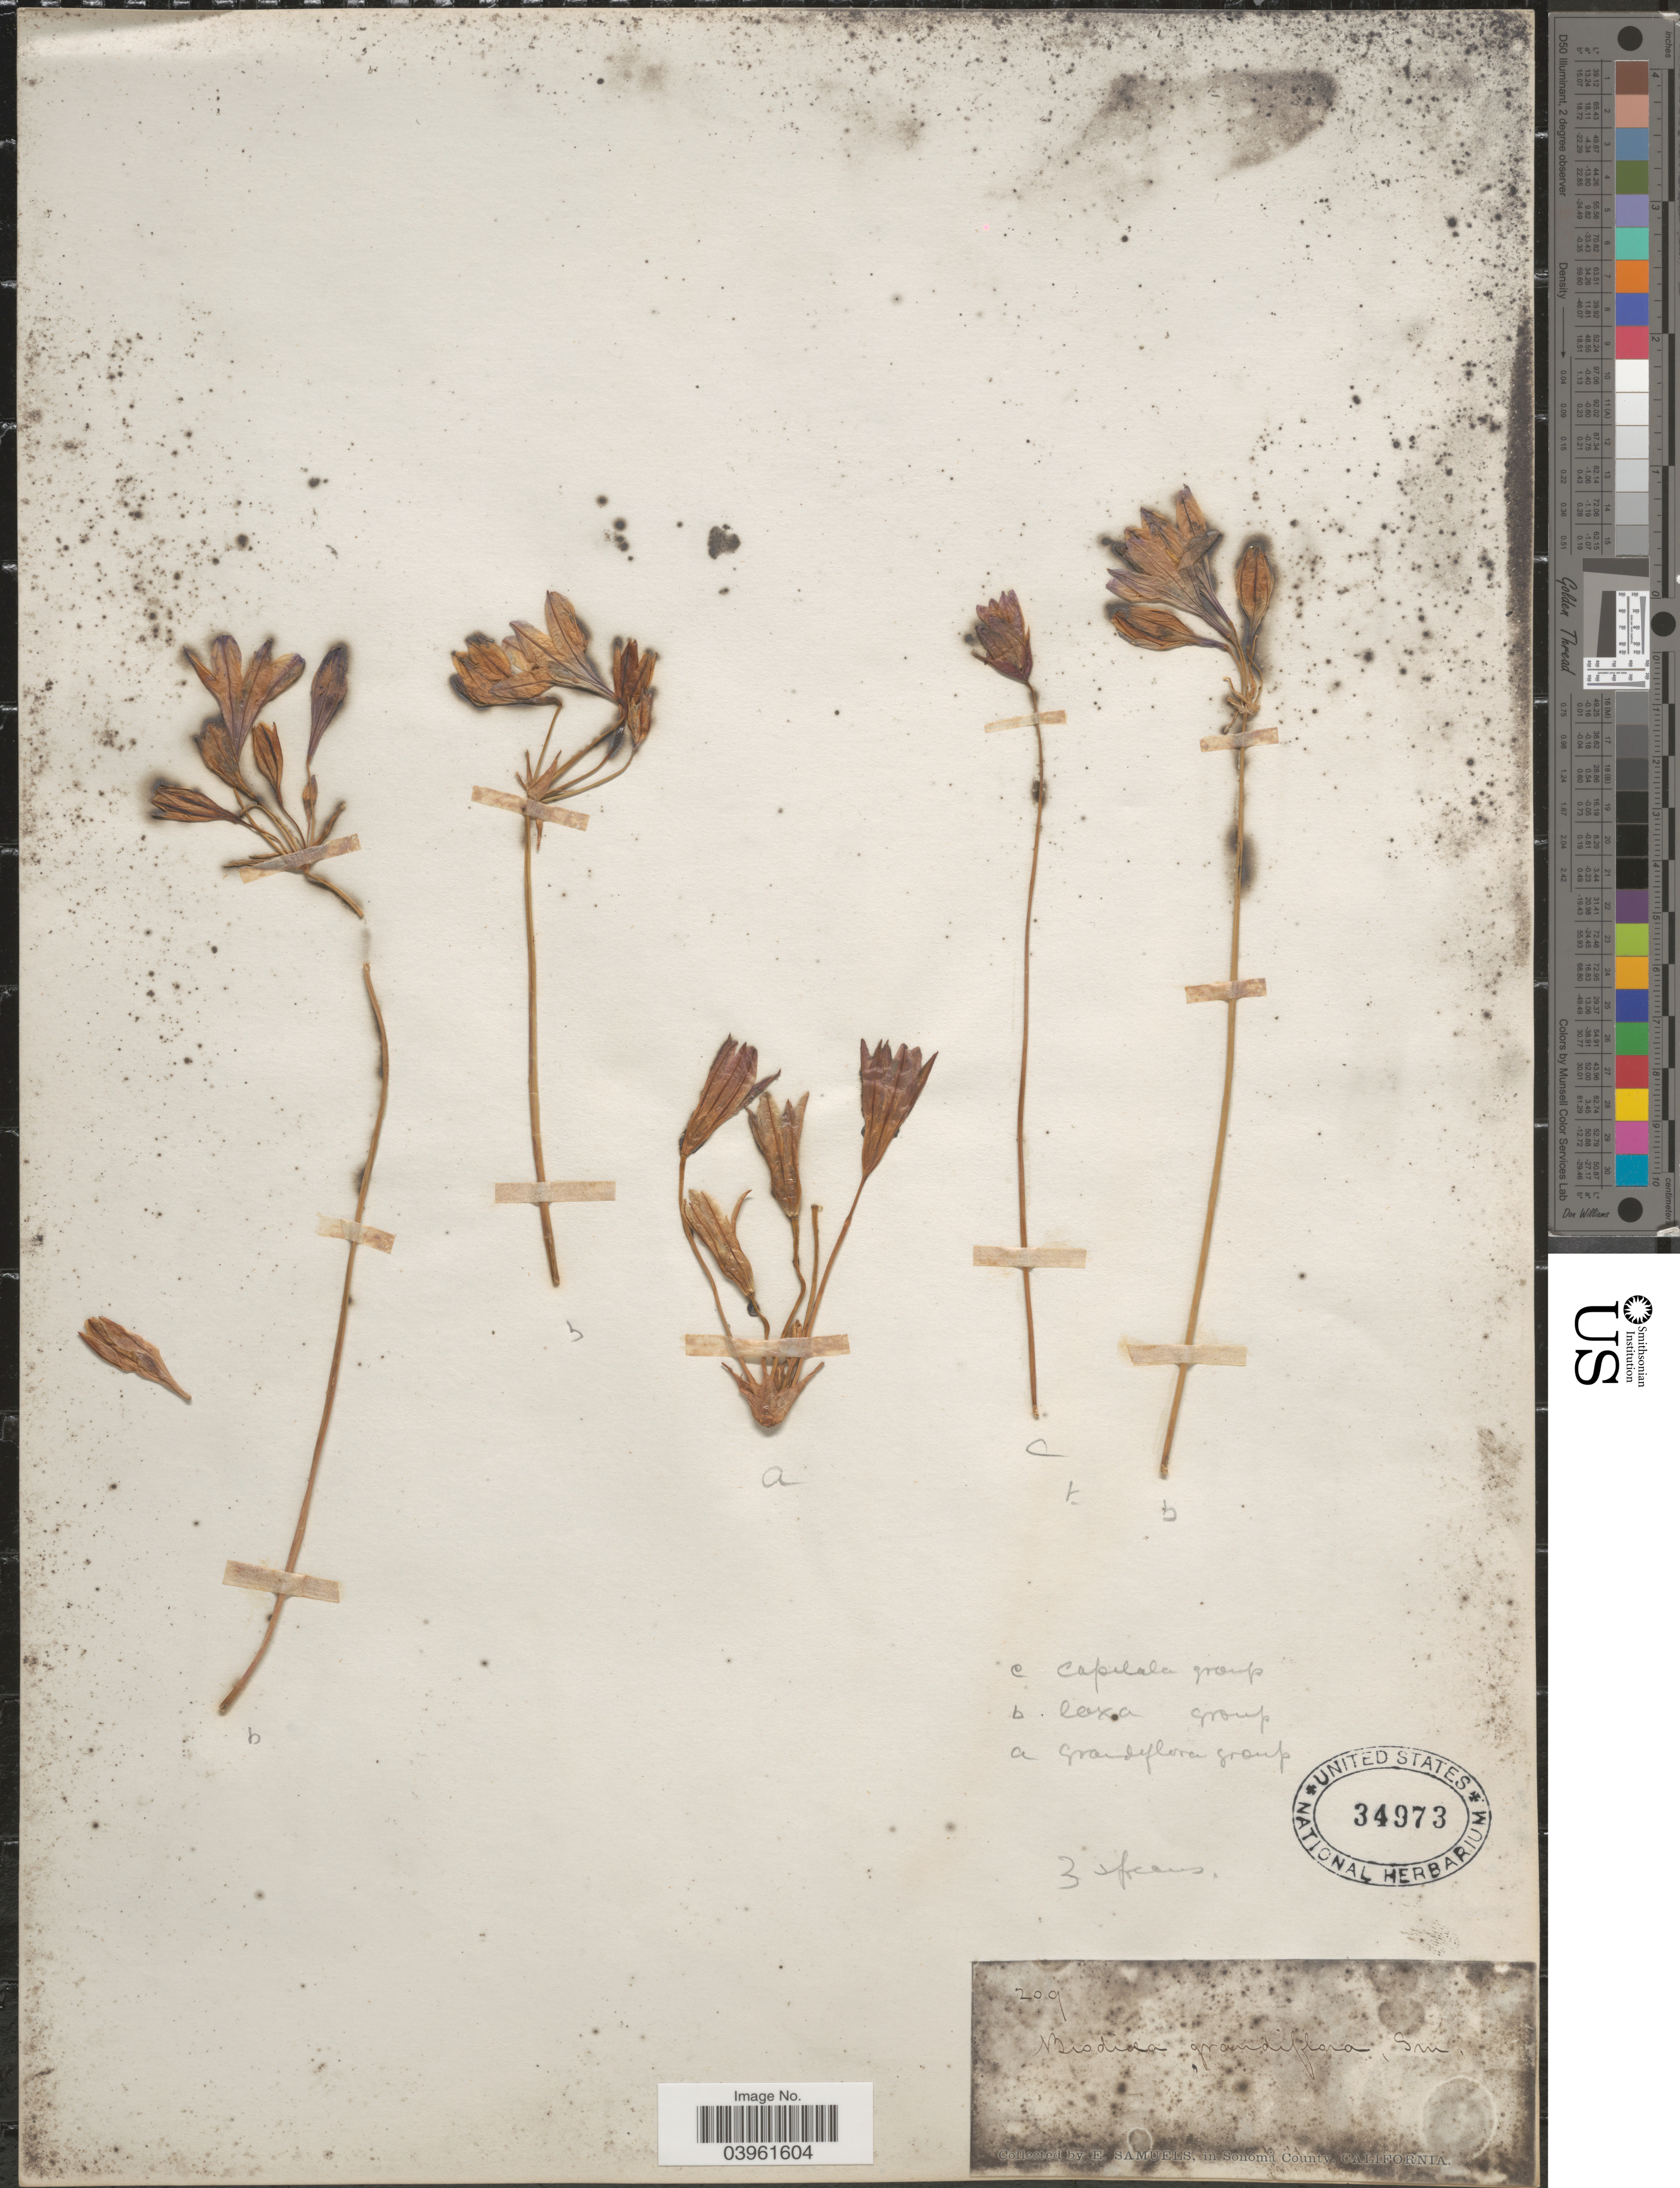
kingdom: Plantae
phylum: Tracheophyta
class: Liliopsida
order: Asparagales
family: Asparagaceae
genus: Triteleia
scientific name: Triteleia laxa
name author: Benth.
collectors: E. Samuels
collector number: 209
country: United States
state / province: California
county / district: Sonoma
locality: In Sonoma County.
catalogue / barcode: US 34973